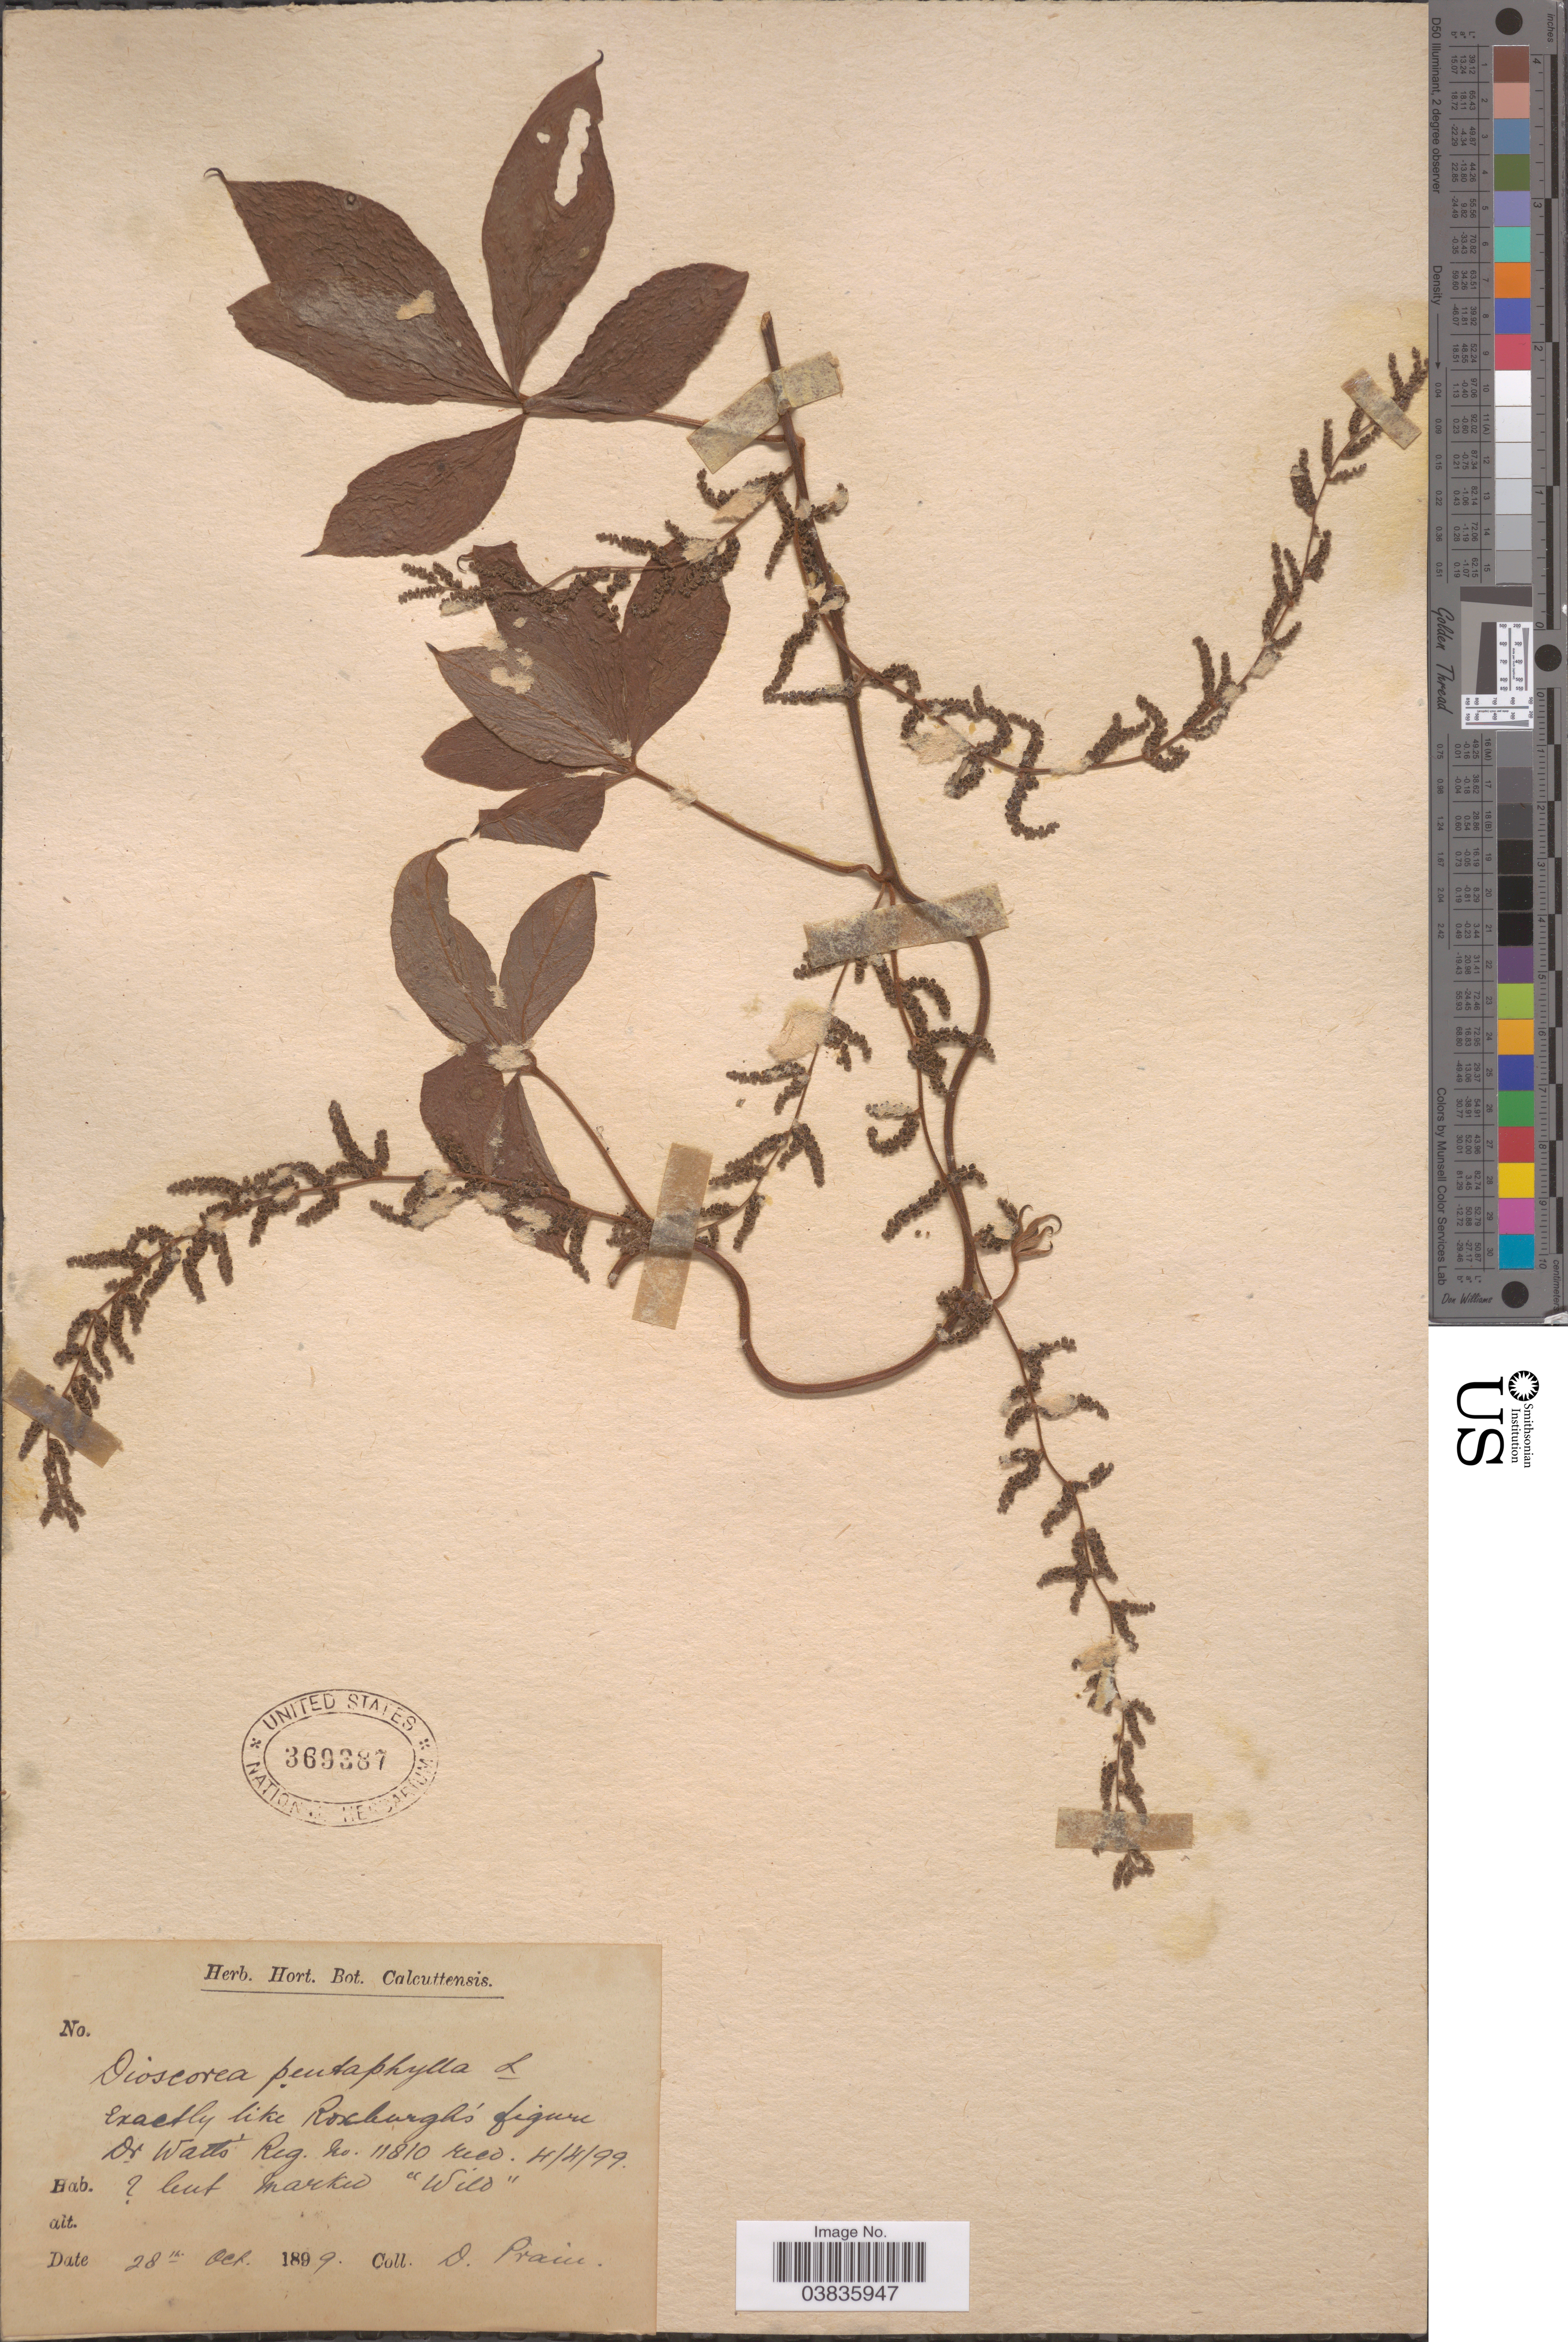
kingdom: Plantae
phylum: Tracheophyta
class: Liliopsida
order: Dioscoreales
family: Dioscoreaceae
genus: Dioscorea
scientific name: Dioscorea pentaphylla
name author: L.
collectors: D. Prain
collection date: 1899-10-28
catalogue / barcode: US 369387